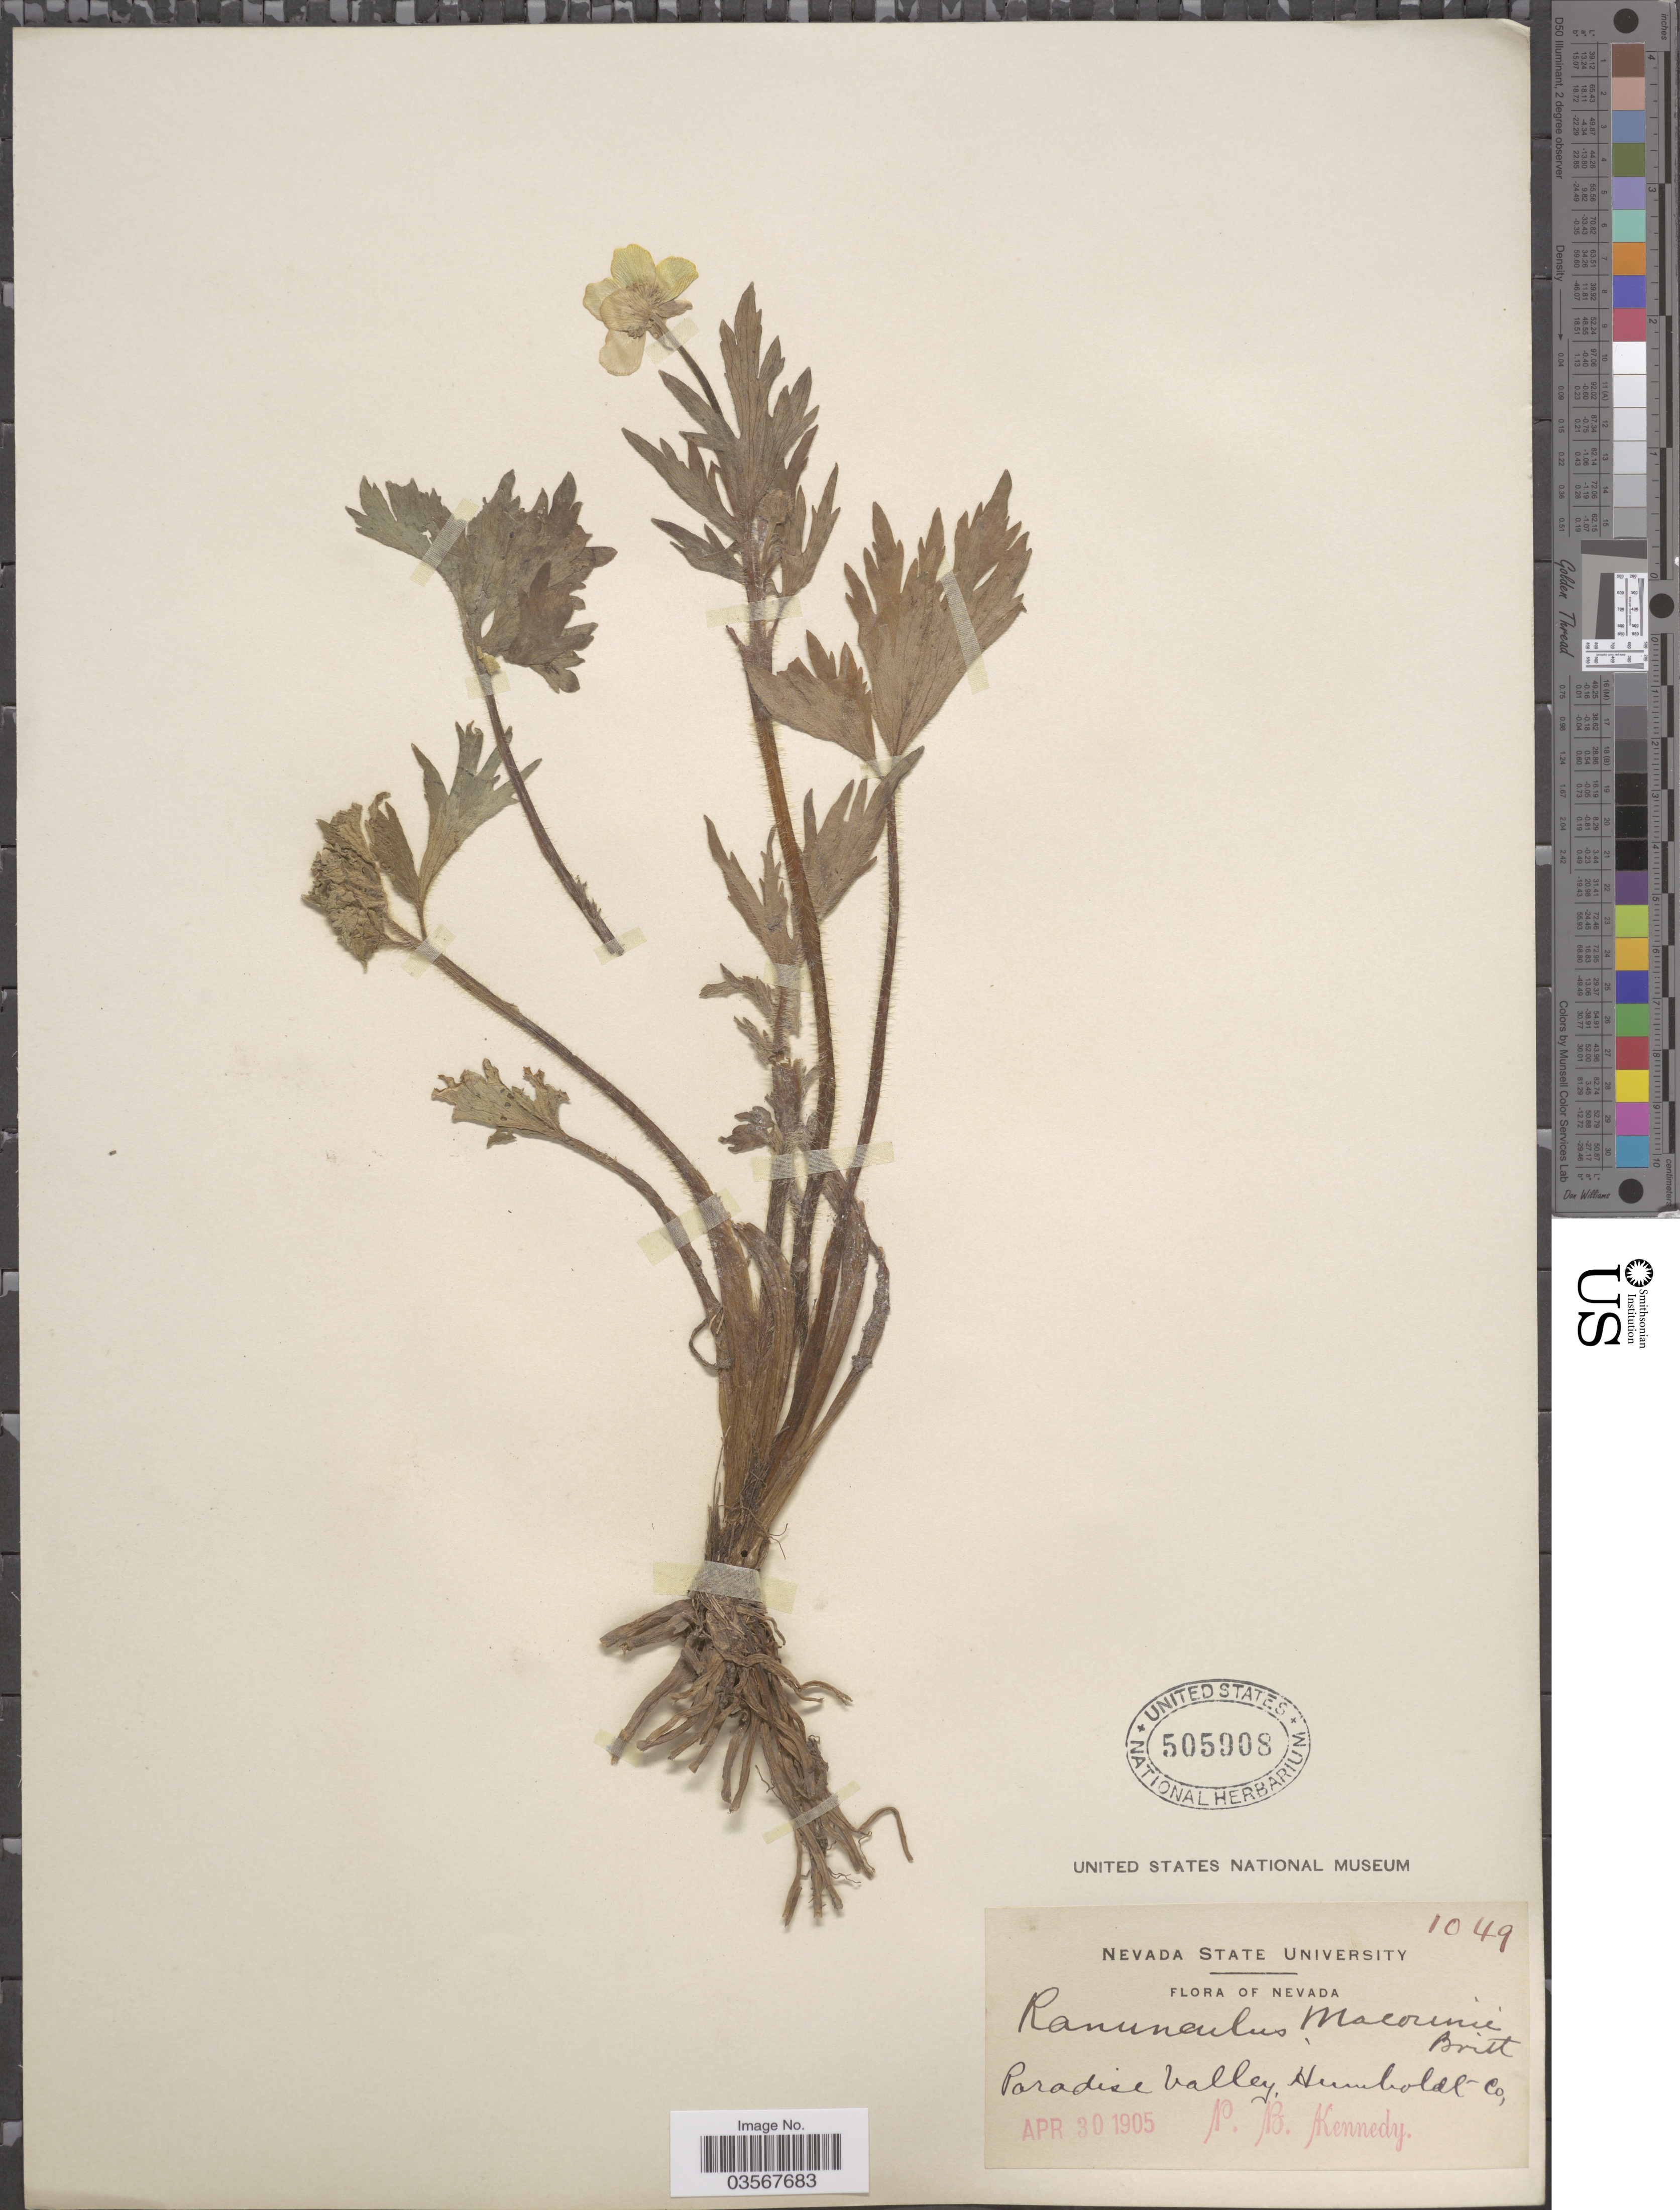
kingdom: Plantae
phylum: Tracheophyta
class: Magnoliopsida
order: Ranunculales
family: Ranunculaceae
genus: Ranunculus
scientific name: Ranunculus macounii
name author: Britton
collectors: P. B. Kennedy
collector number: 1049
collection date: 1905-04-30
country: United States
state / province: Nevada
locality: Paradise Valley, Humboldt Co.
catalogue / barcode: US 505908